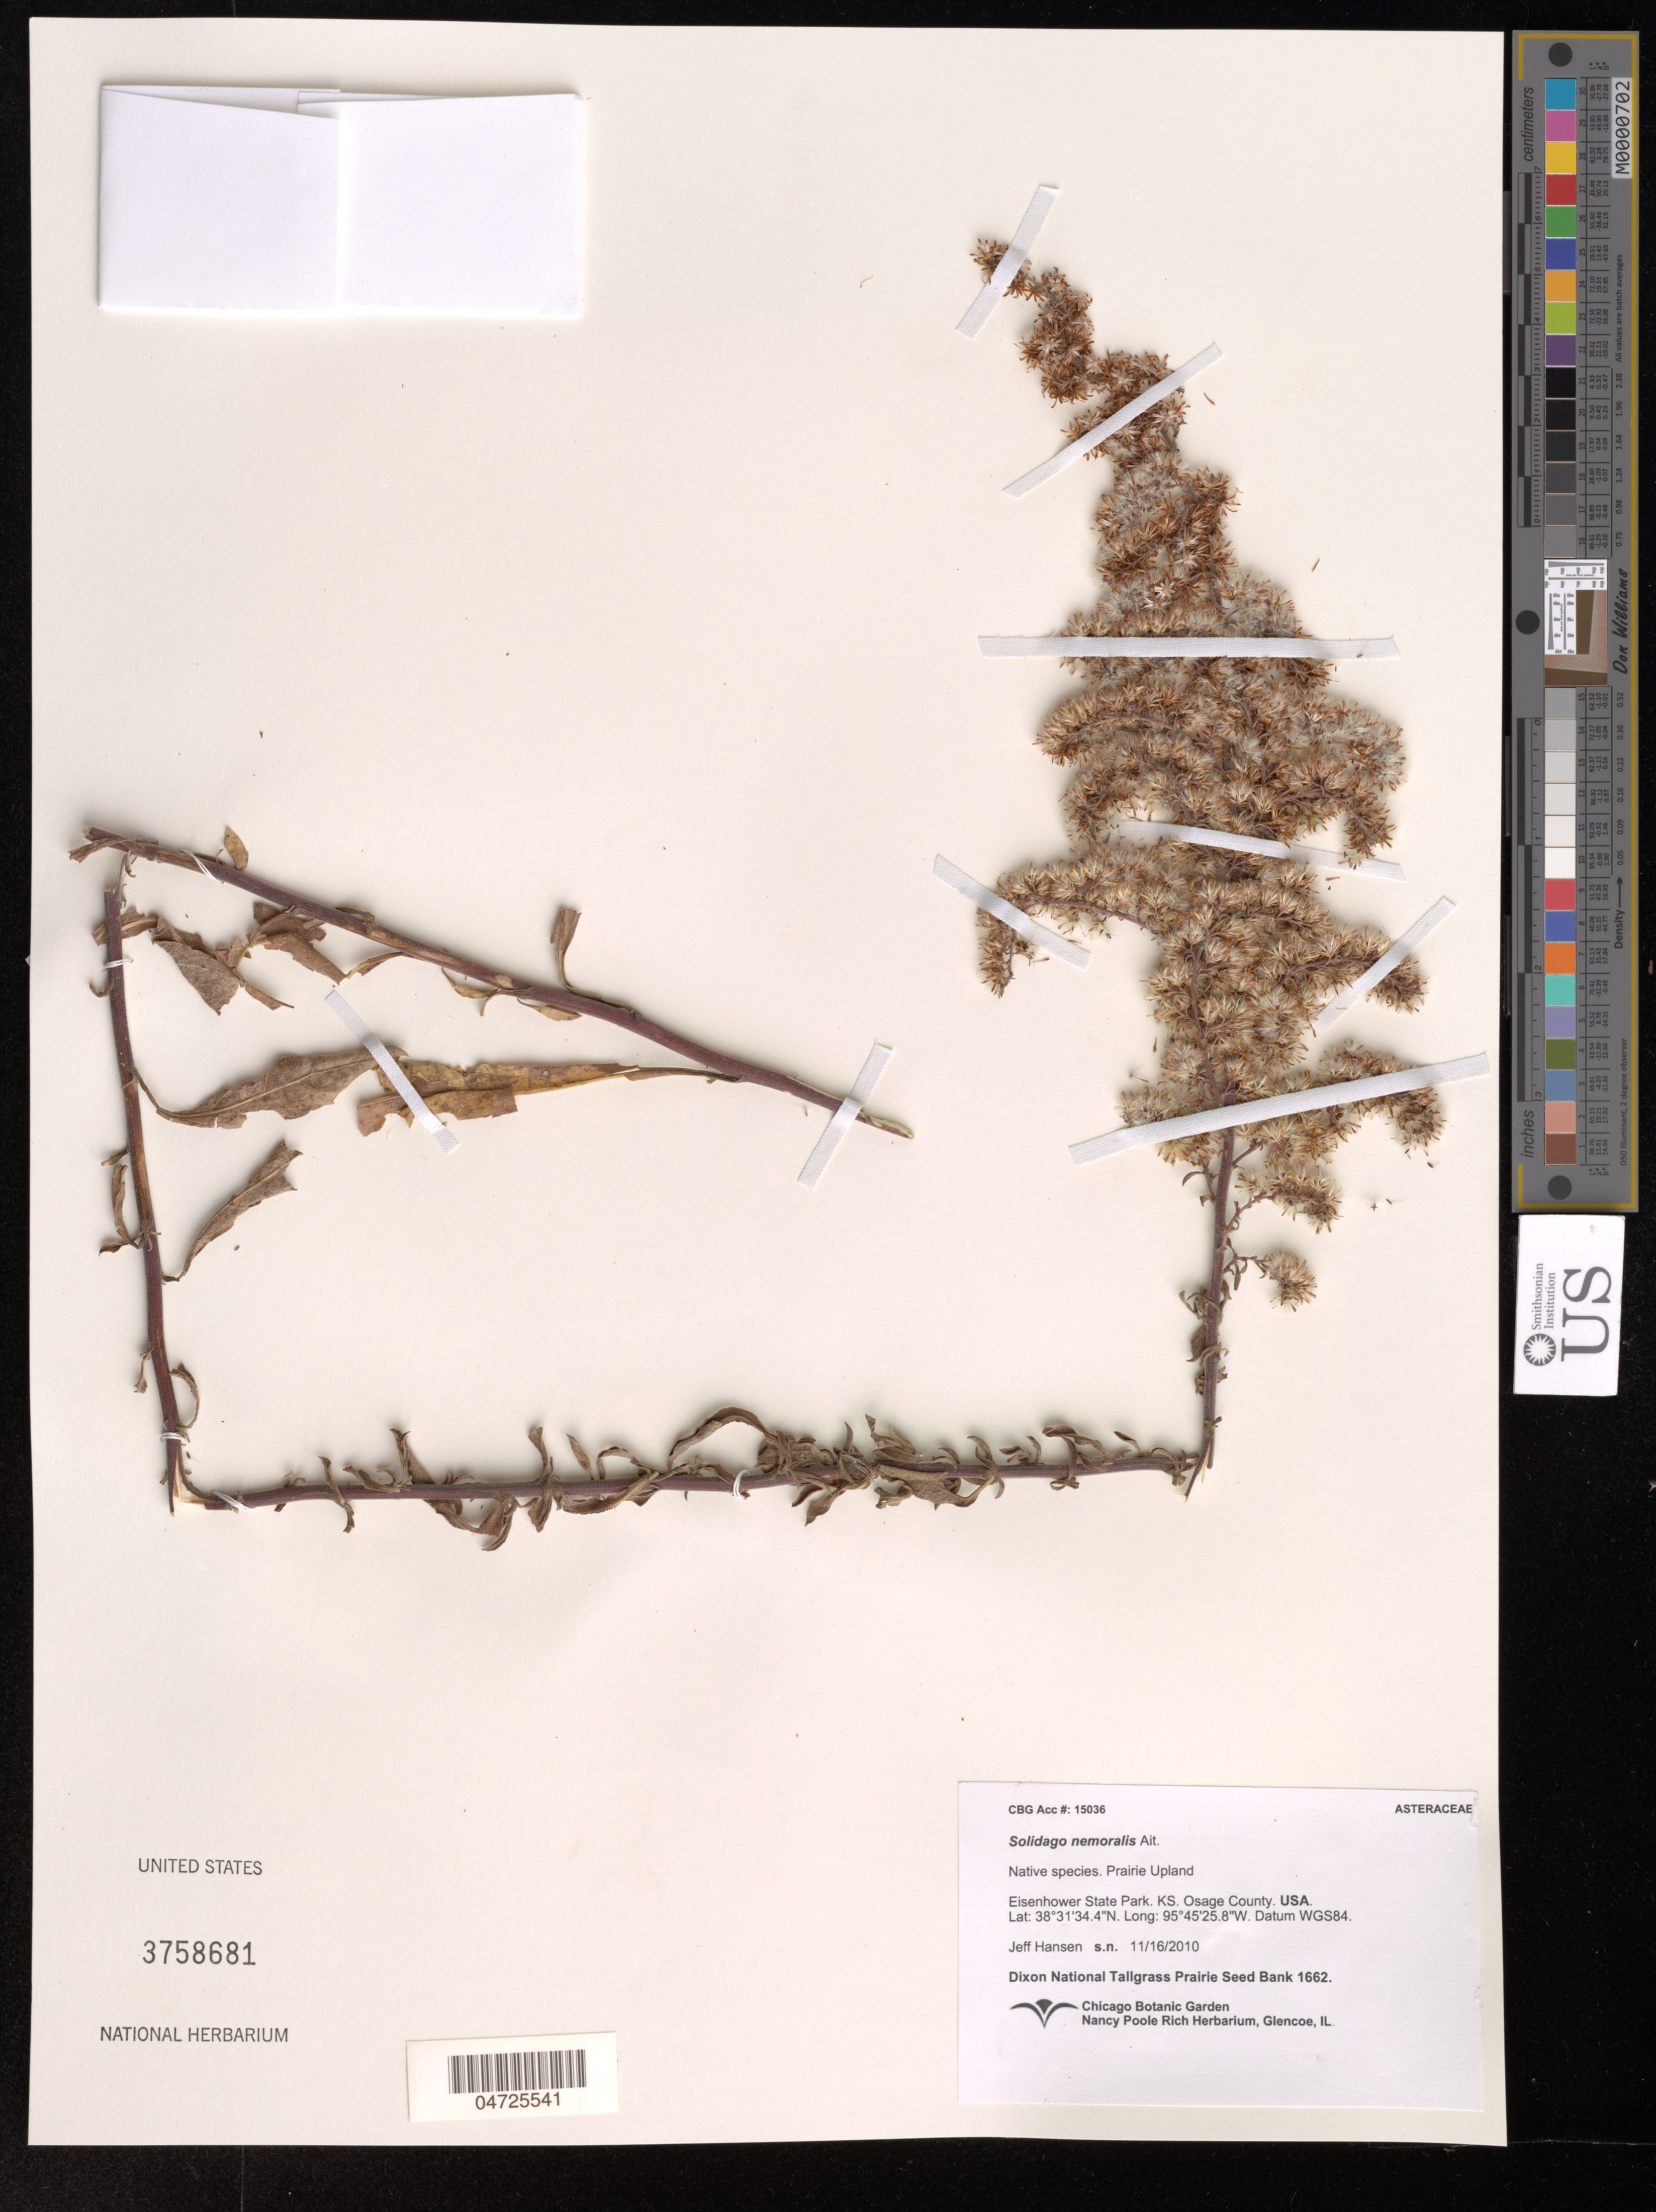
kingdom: Plantae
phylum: Tracheophyta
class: Magnoliopsida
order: Asterales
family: Asteraceae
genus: Solidago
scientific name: Solidago nemoralis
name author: Aiton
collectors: J. Hansen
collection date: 2010-11-16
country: United States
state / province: Kansas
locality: Eisenhower State Park. KS. Osage County. Datum WGS84.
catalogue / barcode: US 3758681